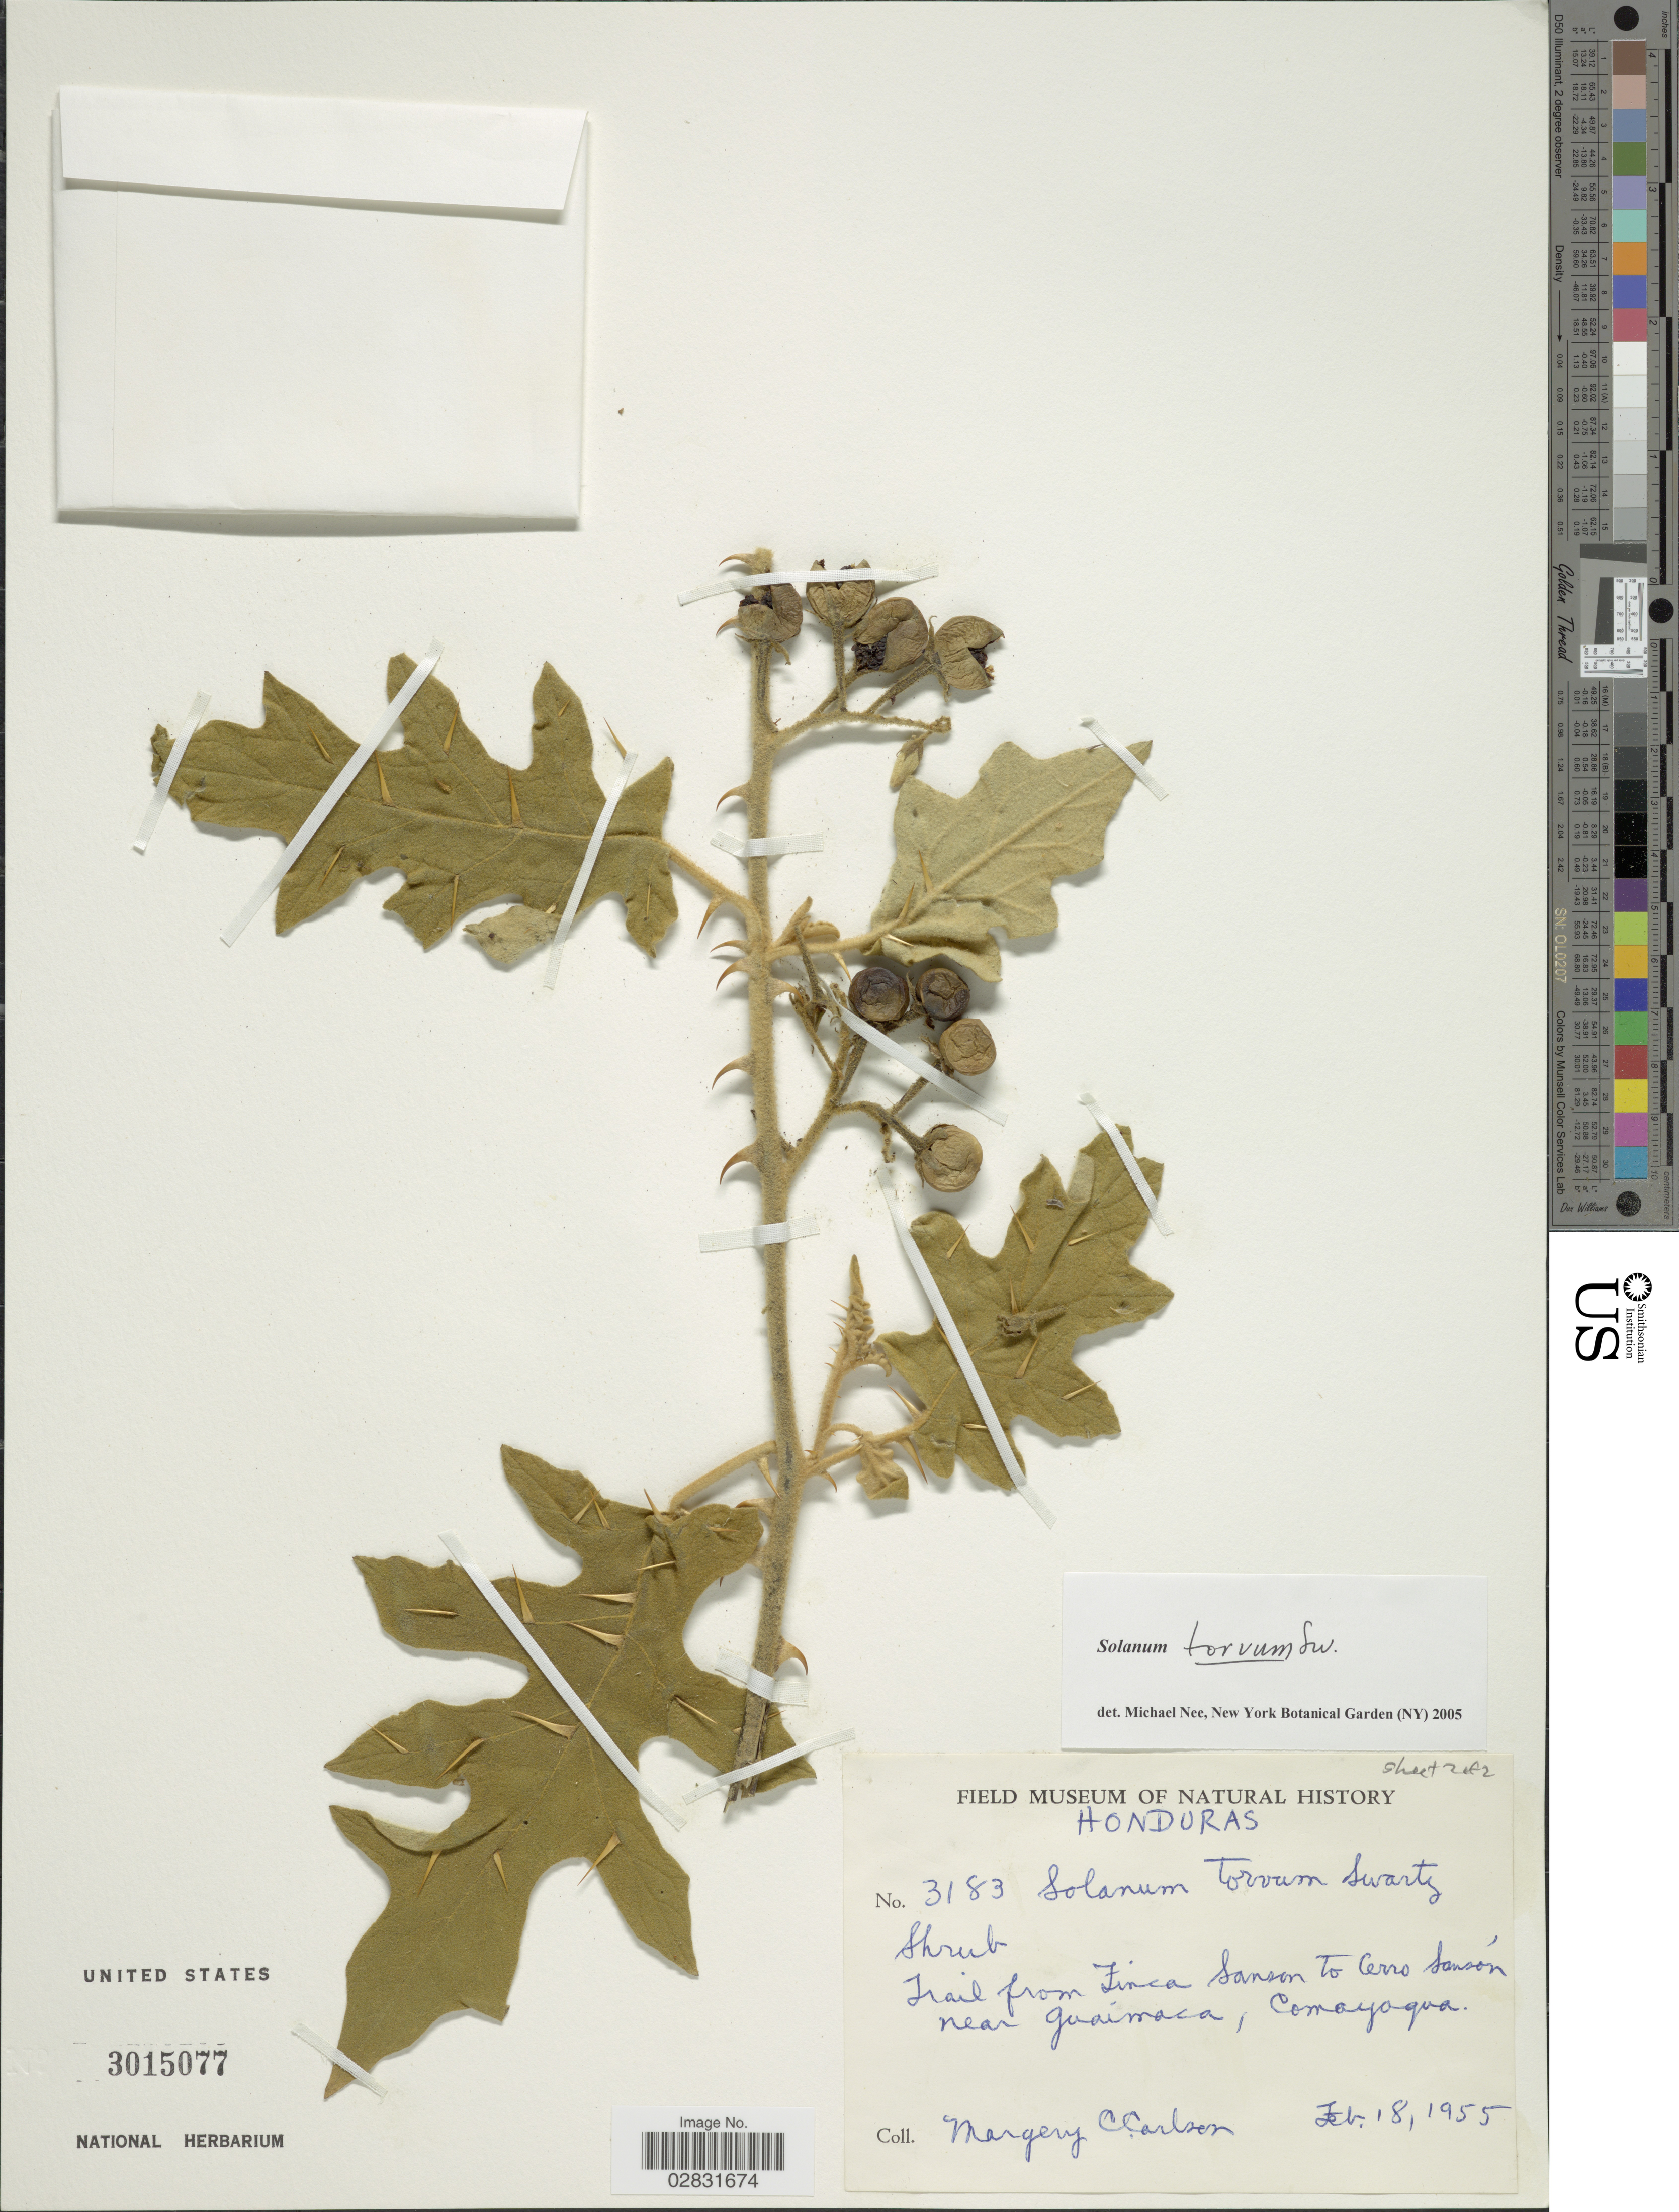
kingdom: Plantae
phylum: Tracheophyta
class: Magnoliopsida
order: Solanales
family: Solanaceae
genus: Solanum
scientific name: Solanum torvum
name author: Sw.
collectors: M. C. Carlson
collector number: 3183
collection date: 1955-02-18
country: Honduras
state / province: Comayagua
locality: Trail from Finca Sanson to Cerro Sansón near Guaimaca.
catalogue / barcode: US 3015077